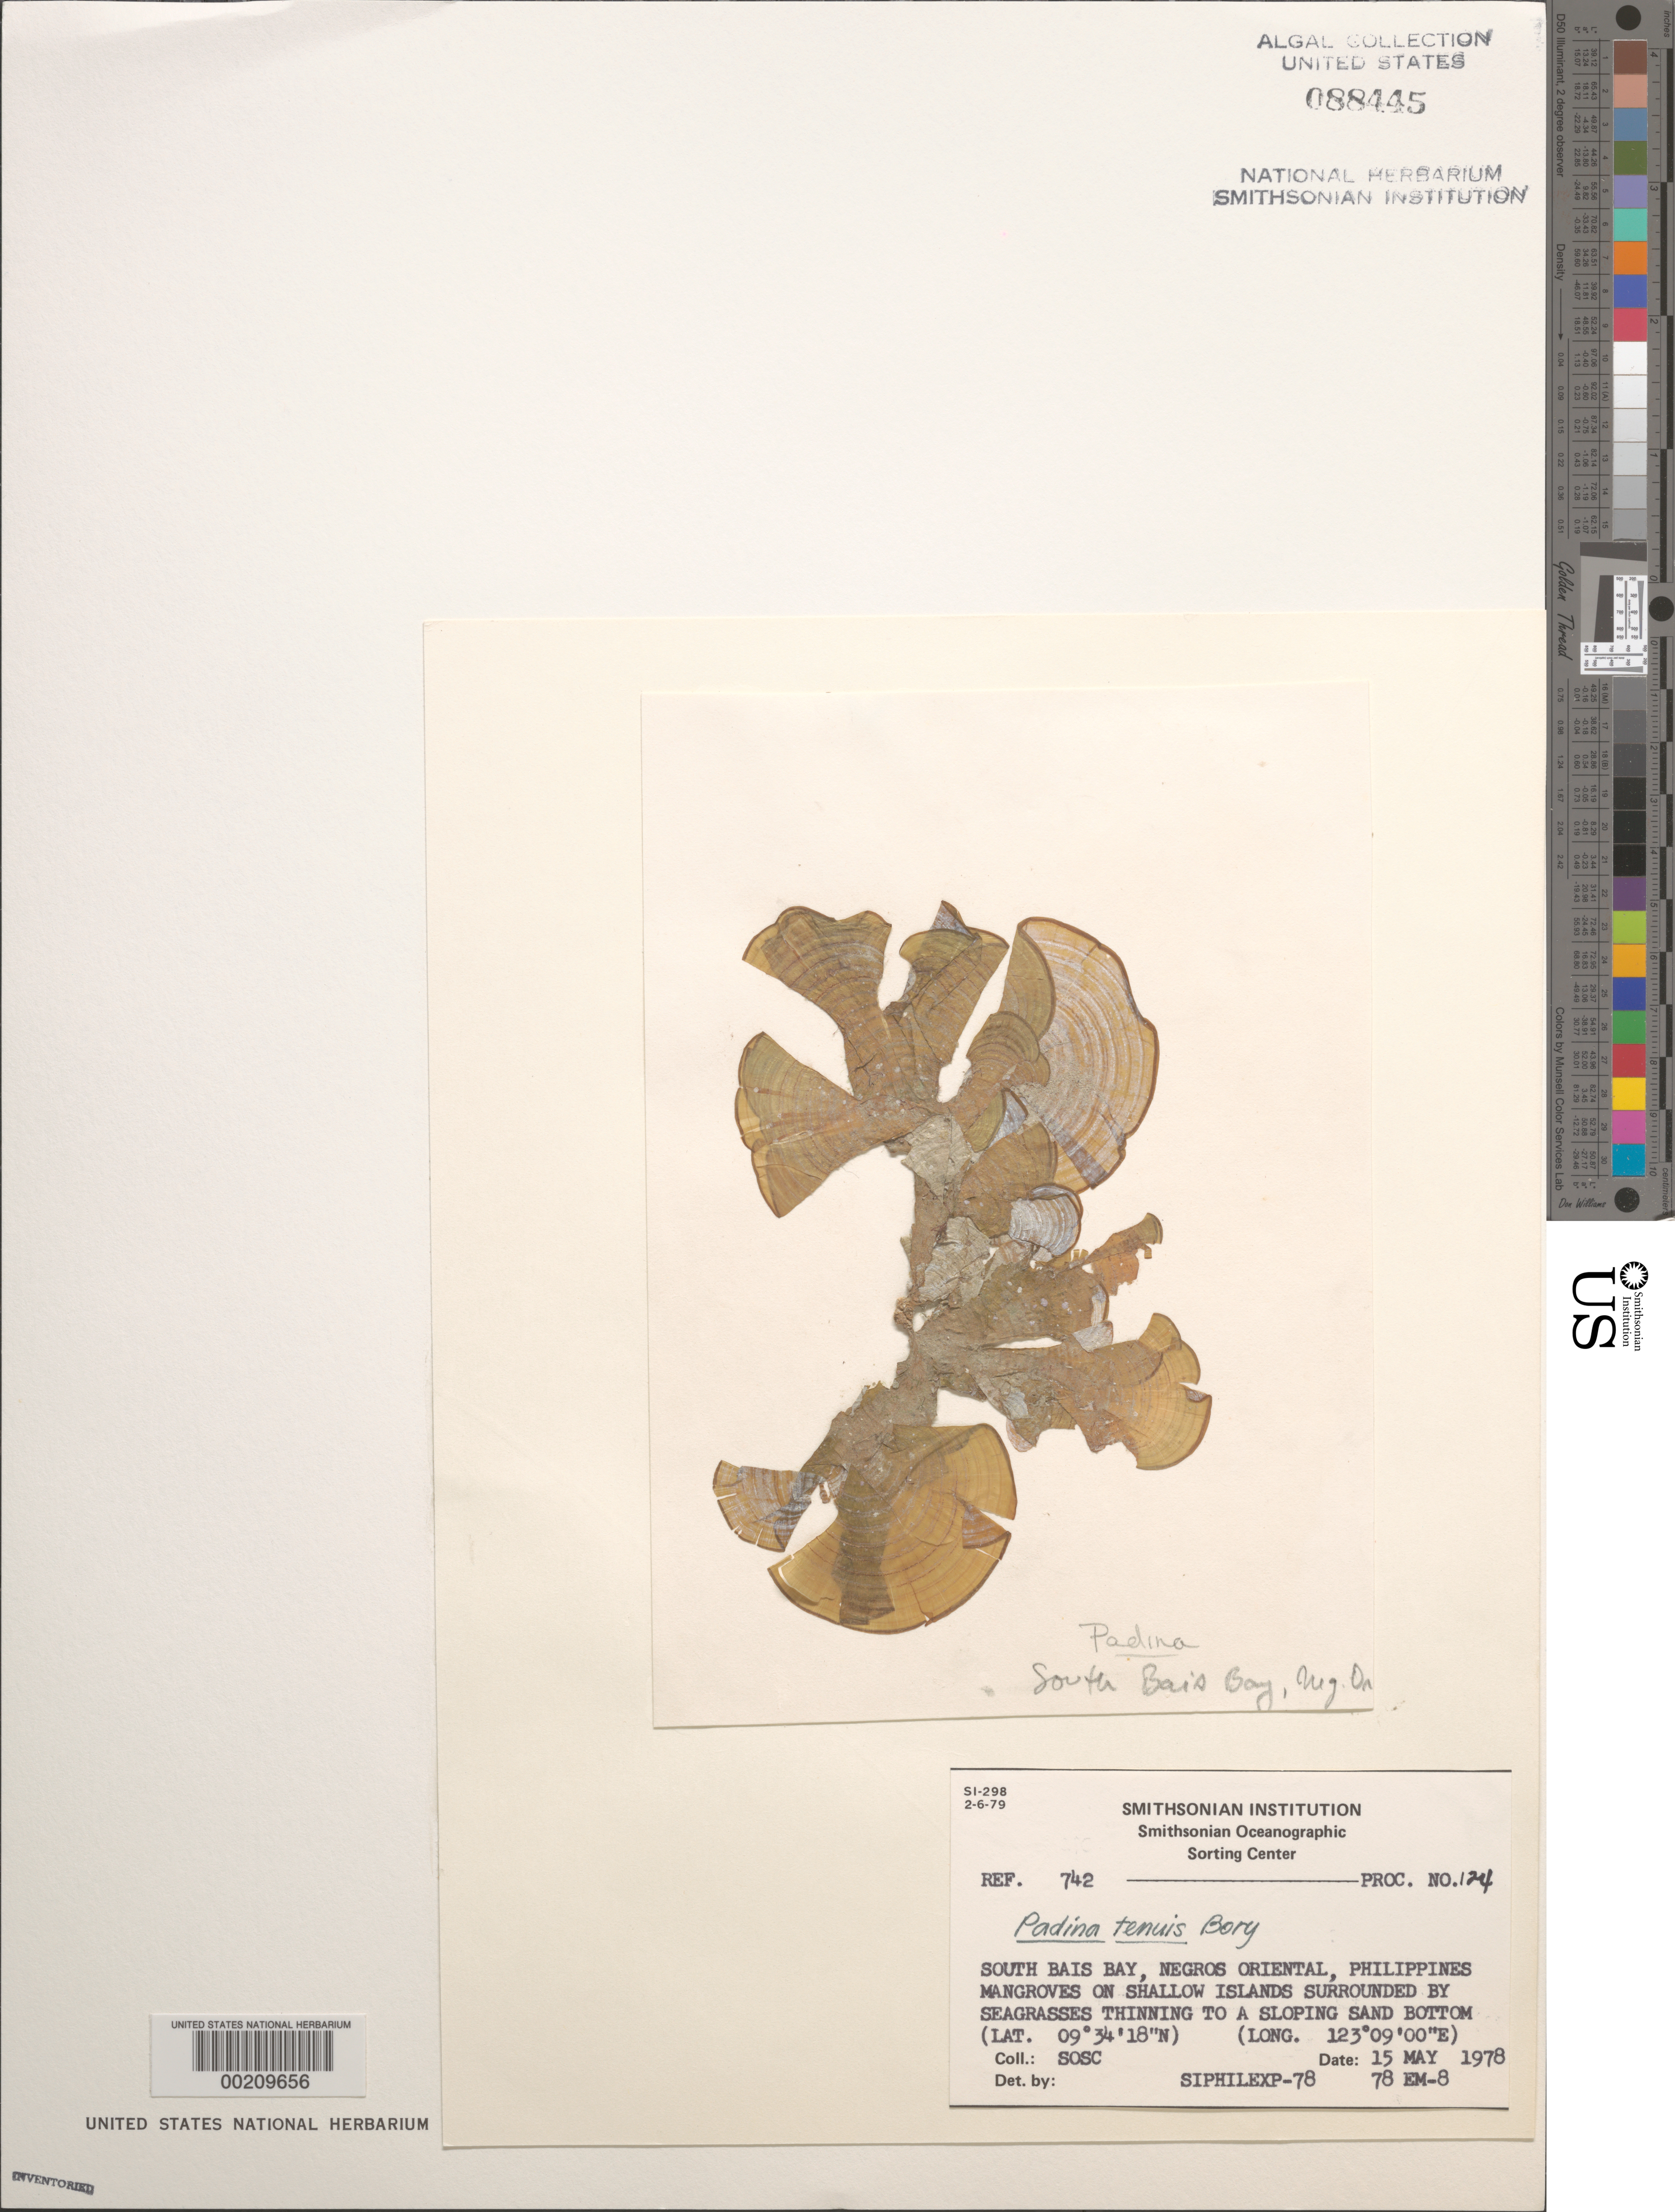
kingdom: Chromista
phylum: Ochrophyta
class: Phaeophyceae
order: Dictyotales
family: Dictyotaceae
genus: Padina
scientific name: Padina boryana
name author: Thivy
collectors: SOSC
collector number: Station 78 Em-8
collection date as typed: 15 May 1978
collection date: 1978-05-15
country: Philippines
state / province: Central Visayas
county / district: Negros Oriental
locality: South bais bay, negros oriental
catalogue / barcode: US 88445